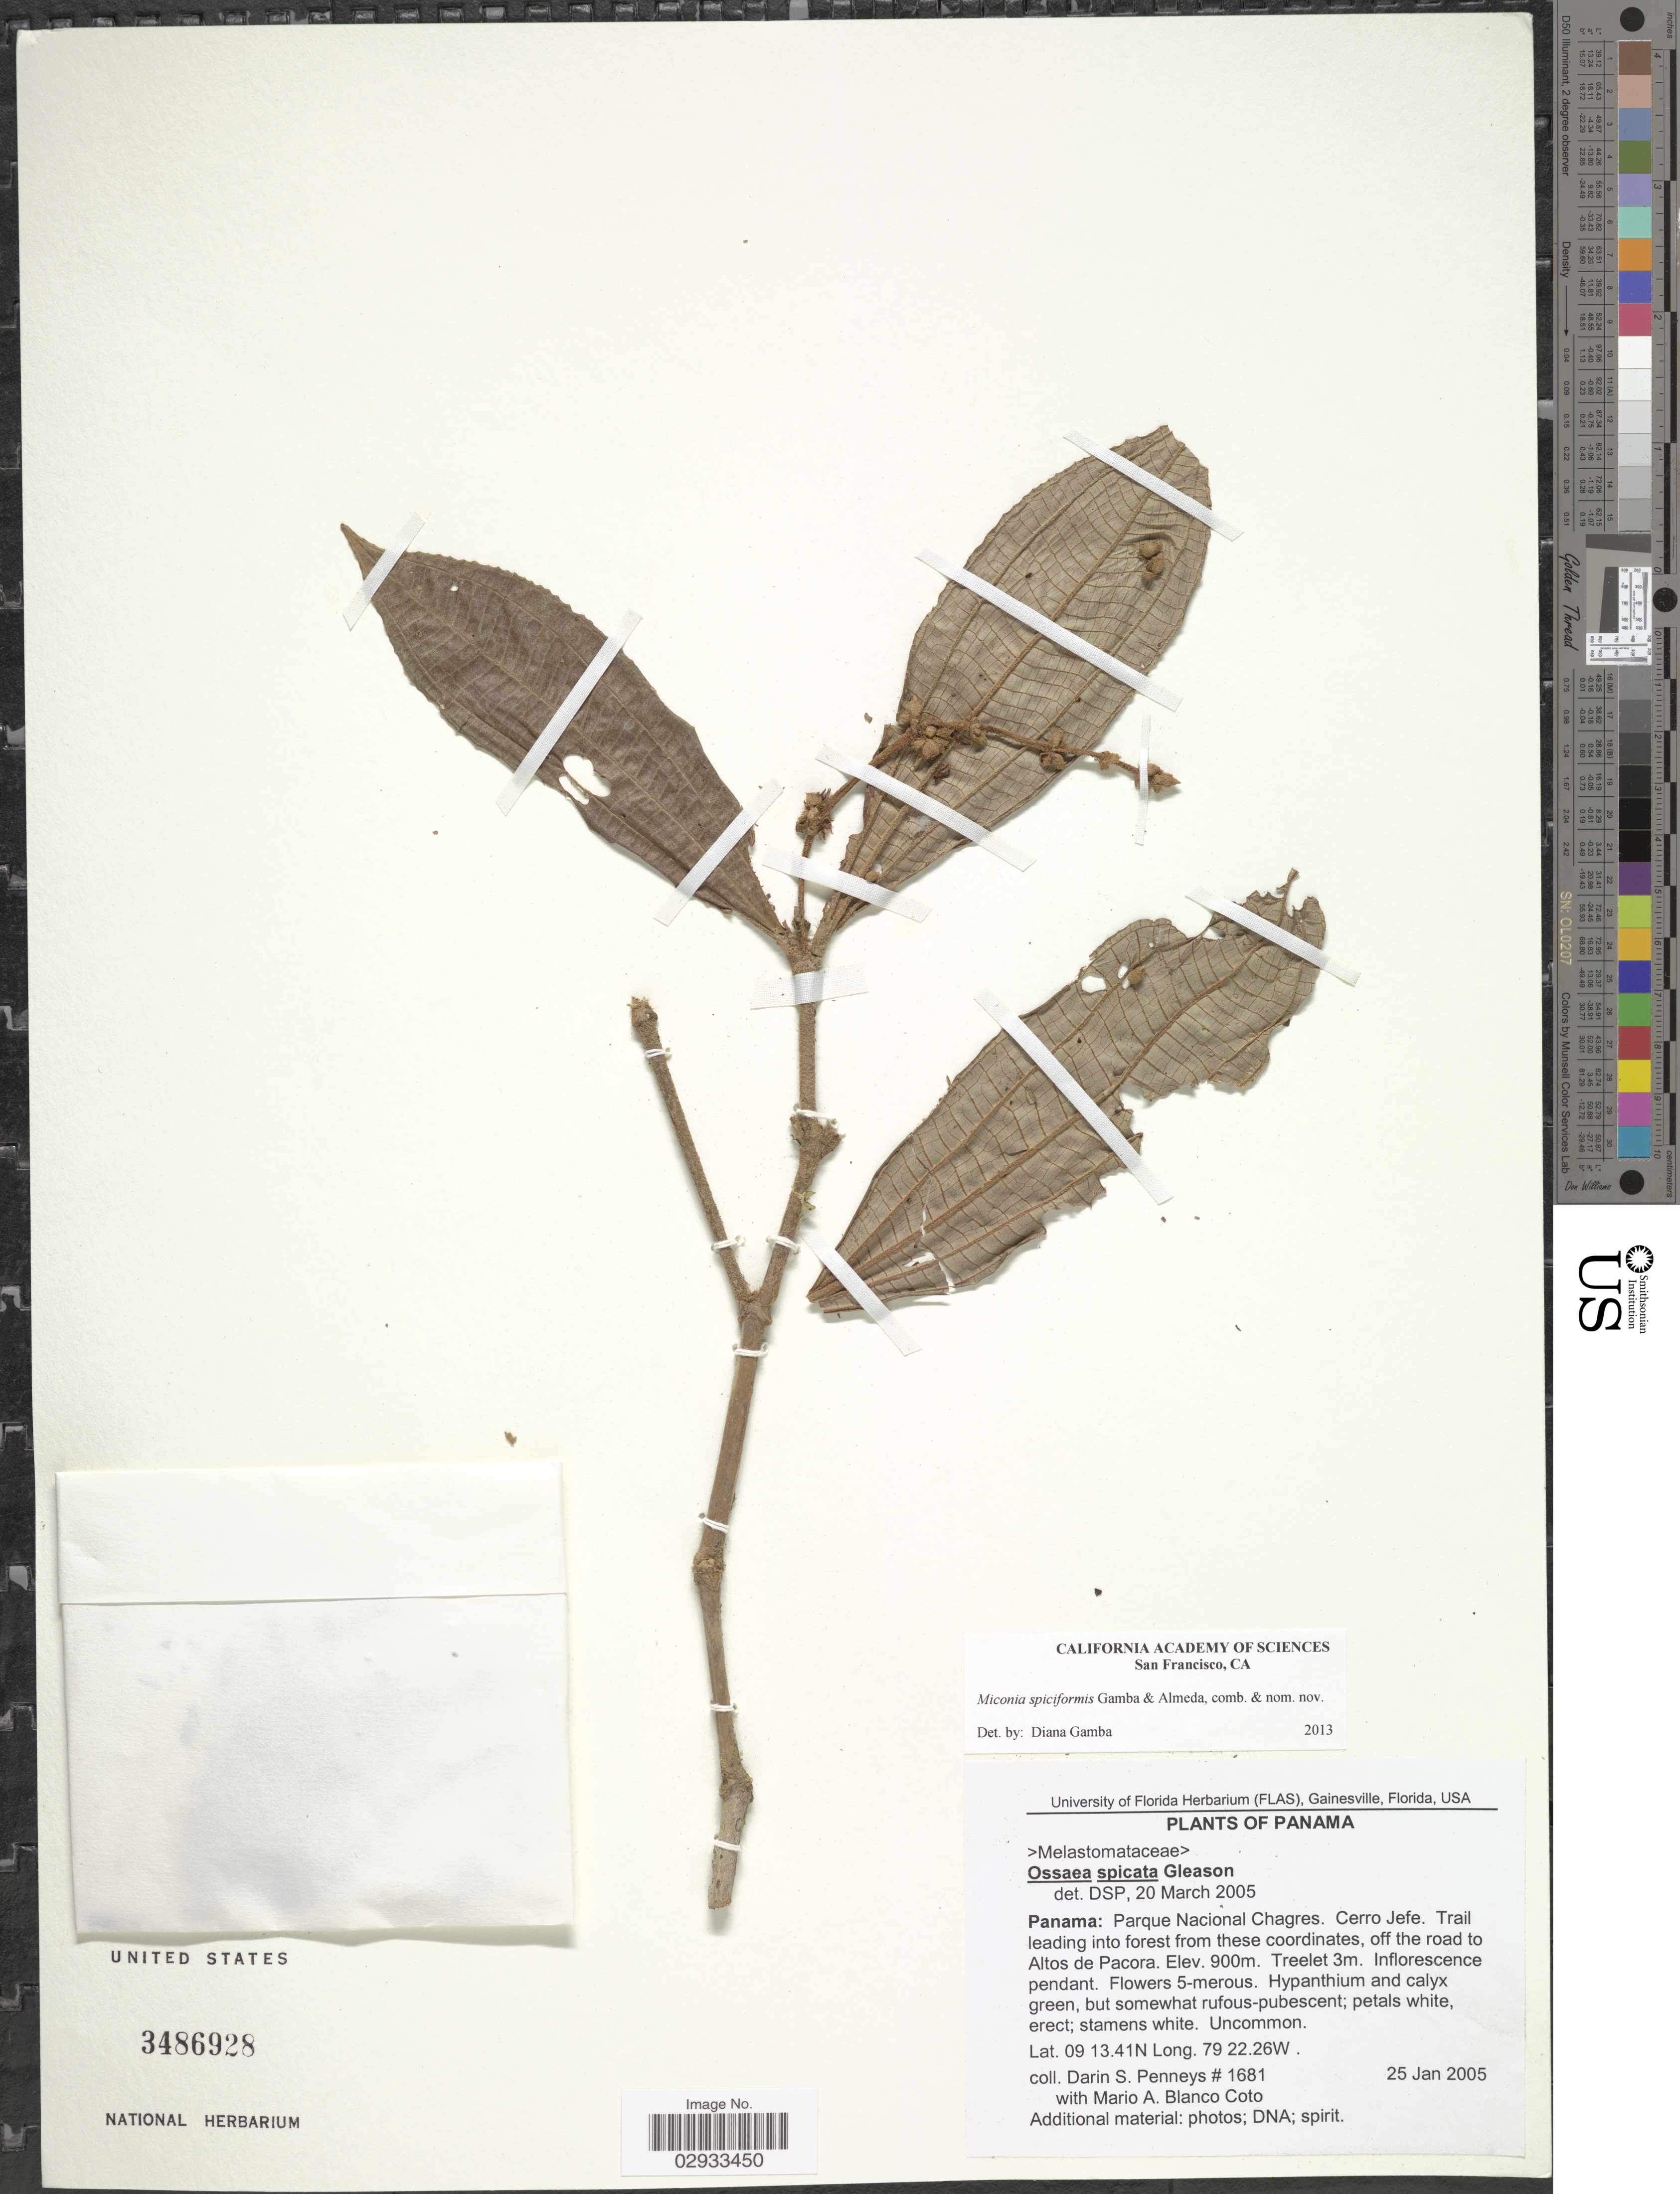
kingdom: Plantae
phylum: Tracheophyta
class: Magnoliopsida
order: Myrtales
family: Melastomataceae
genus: Miconia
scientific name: Miconia spiciformis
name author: Gamba & Almeda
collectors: D. S. Penneys & M. A. Blanco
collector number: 1681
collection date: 2005-01-25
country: Panama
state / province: Panamá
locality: Parque Nacional Chagres. Cerro Jefe. Trail leading into forest from these coordinates, off the road to Altos de Pacora.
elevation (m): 900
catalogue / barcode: US 3486928